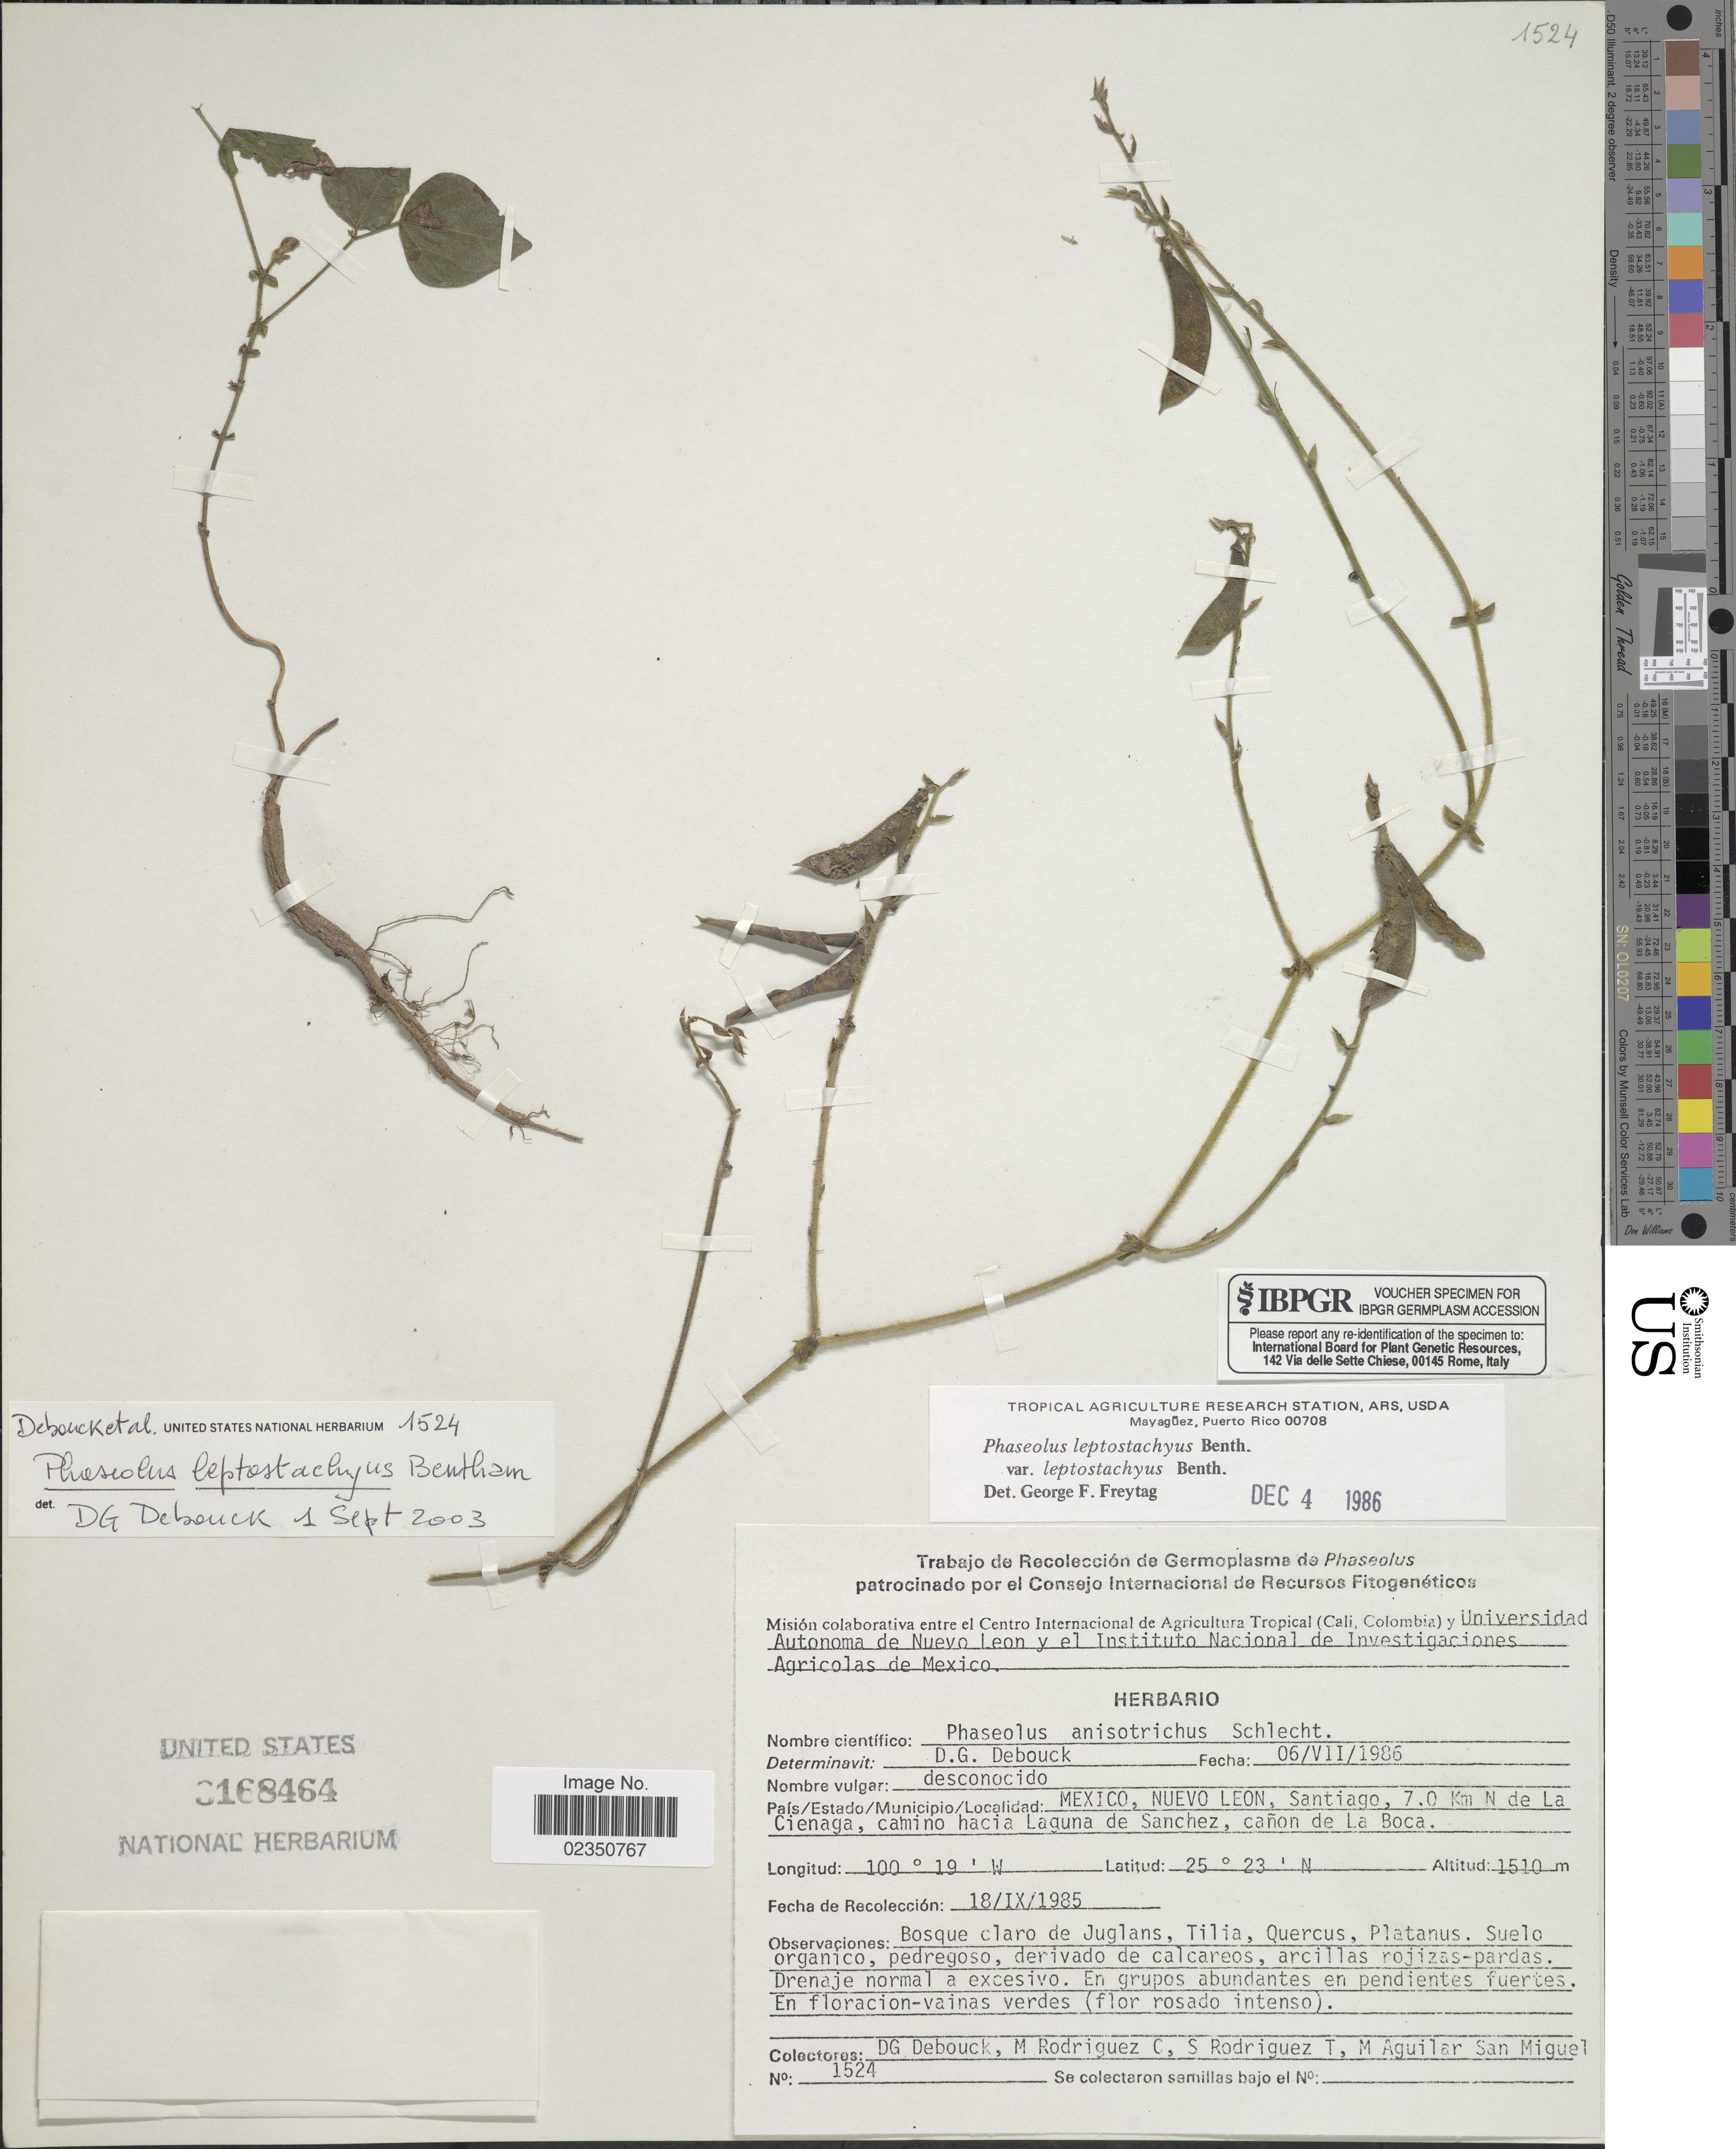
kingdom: Plantae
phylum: Tracheophyta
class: Magnoliopsida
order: Fabales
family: Fabaceae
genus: Phaseolus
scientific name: Phaseolus leptostachyus var. leptostachyus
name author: Benth.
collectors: D. Debouck, M. Rodriguez C., S. Rodriguez T. & M. San Miguel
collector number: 1524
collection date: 1985-09-18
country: Mexico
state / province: Nuevo León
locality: Santiago, 7.0 km N de La Cienaga, camino hacia Laguna de Sanchez, canon de La Boca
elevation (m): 1510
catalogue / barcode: US 3168464